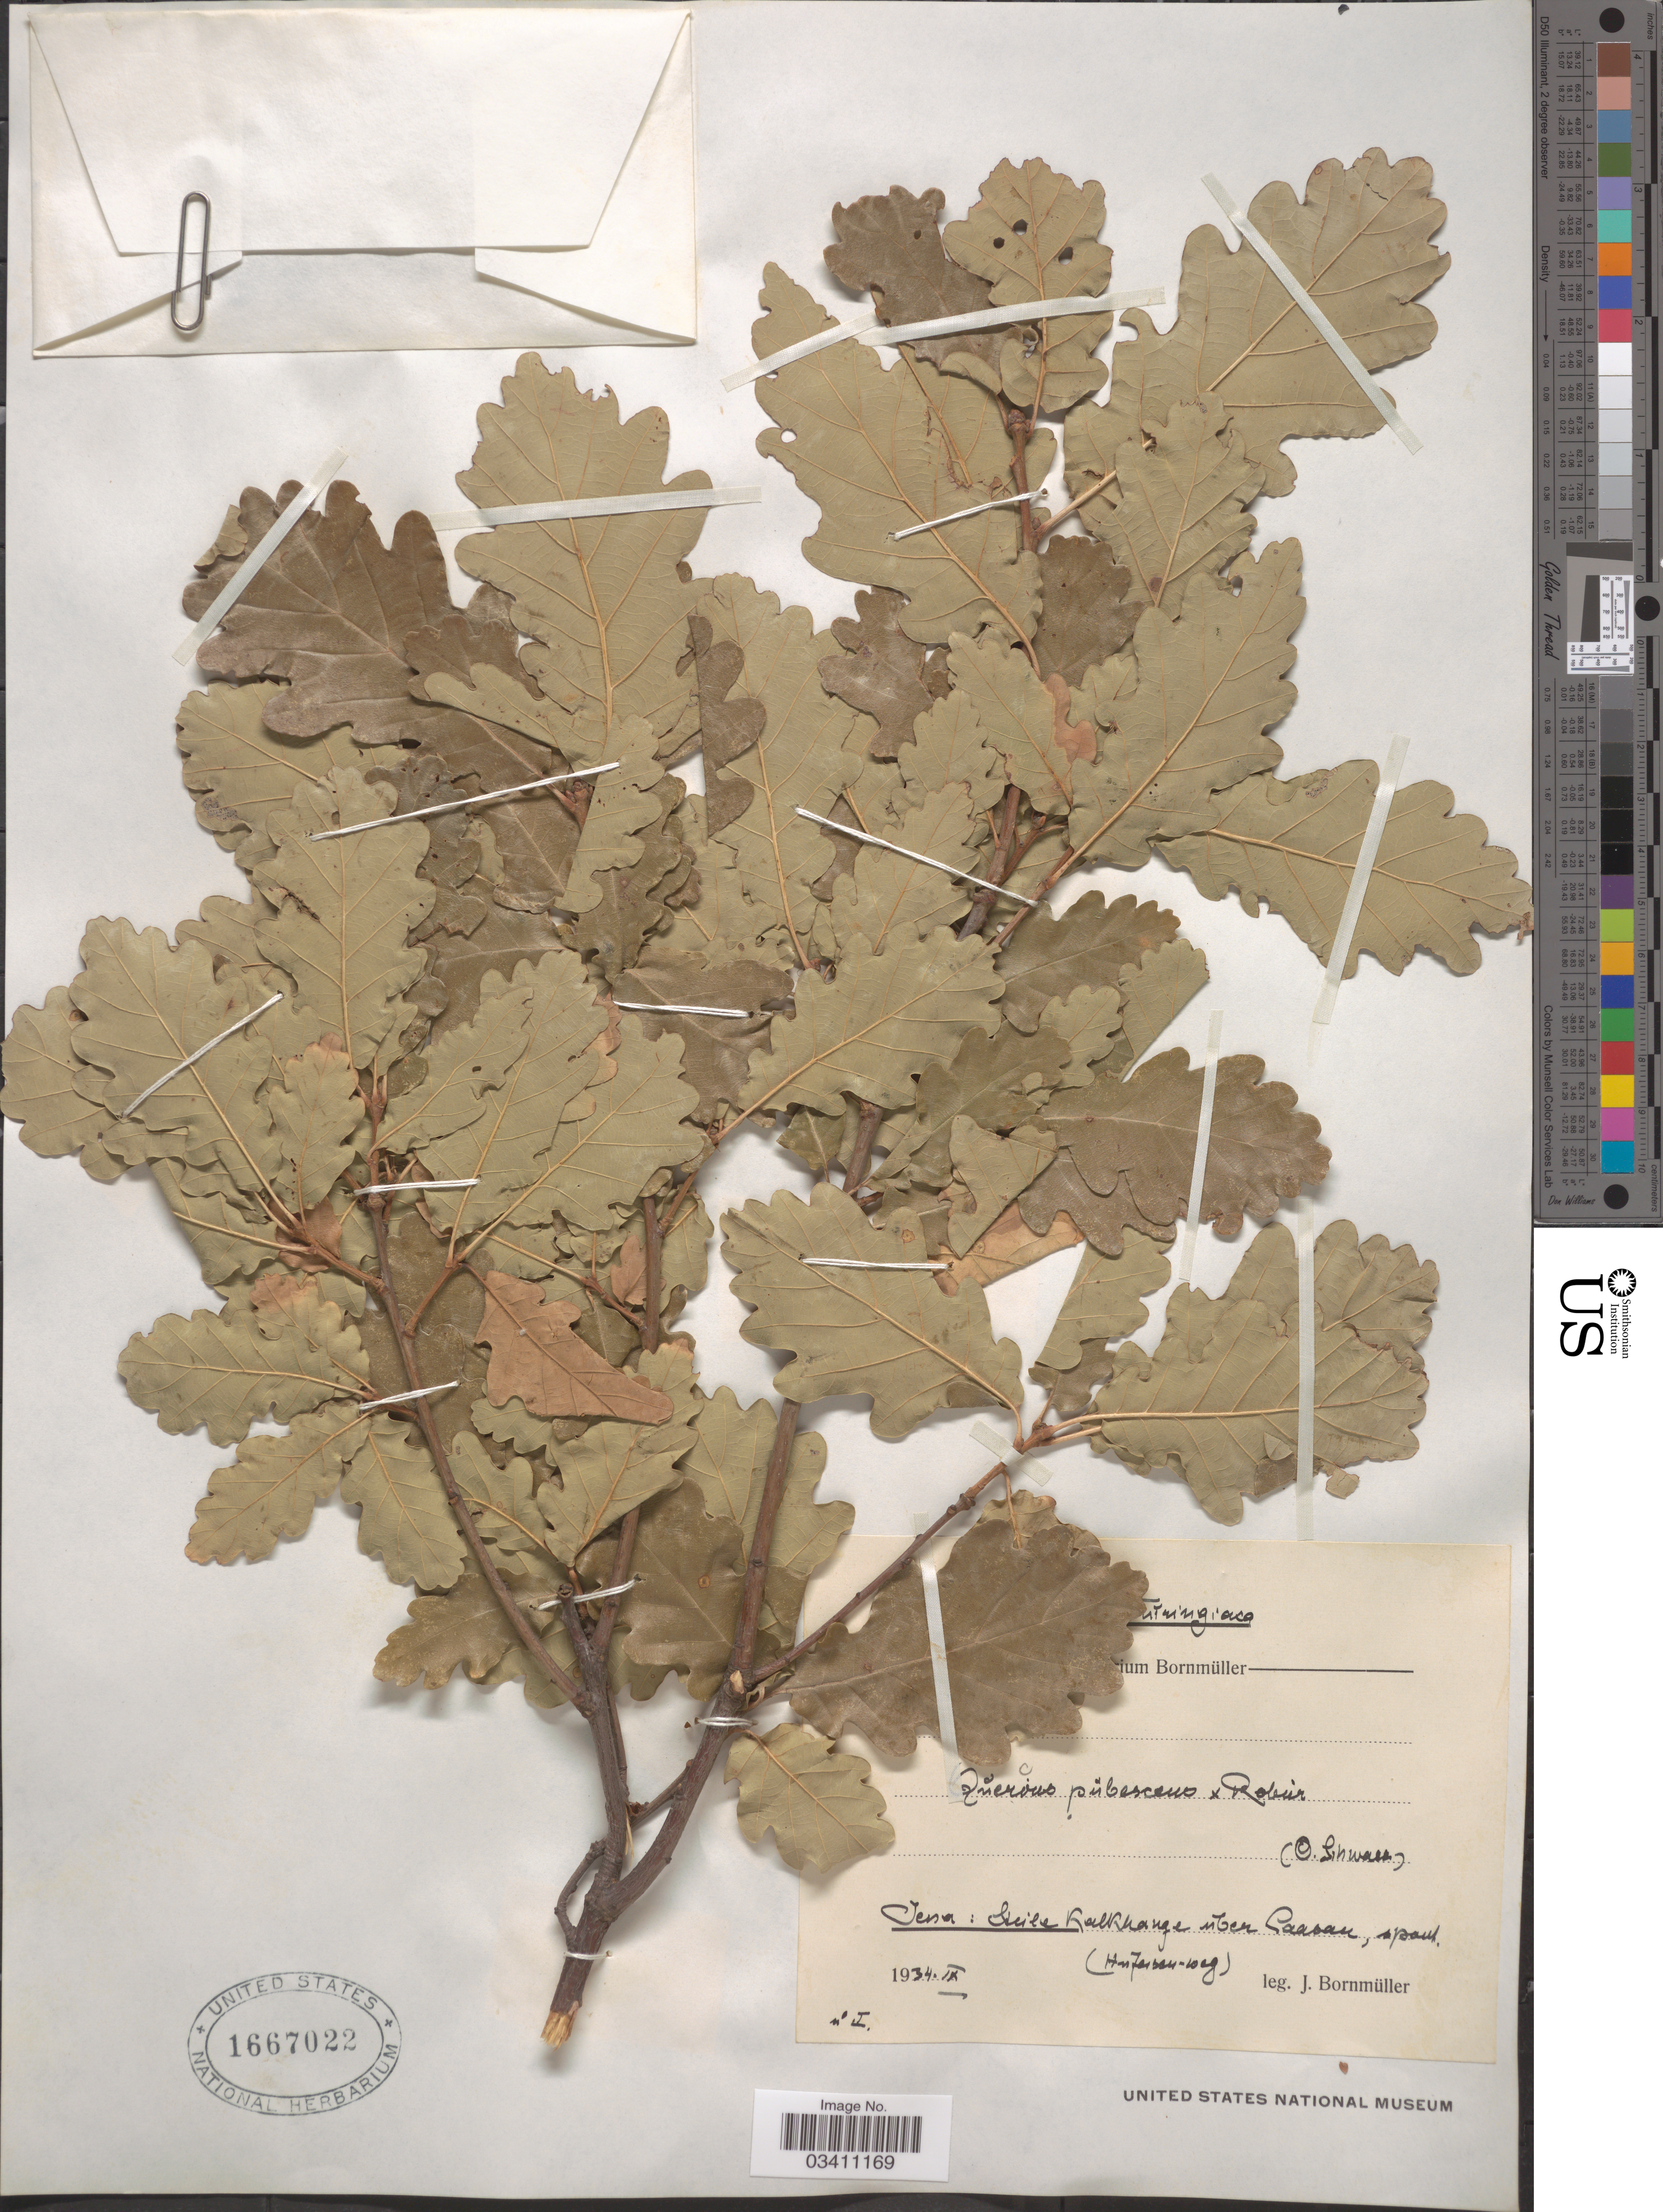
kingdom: Plantae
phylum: Tracheophyta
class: Magnoliopsida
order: Fagales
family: Fagaceae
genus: Quercus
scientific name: Quercus pubescens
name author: Willd.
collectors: J. Bornmüller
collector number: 1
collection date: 1934-09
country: Iran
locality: [illegible text] persia: Sicile Kalkhange uber Caaban, spout (Anferban-oeg).[interpreted]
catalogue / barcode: US 1667022